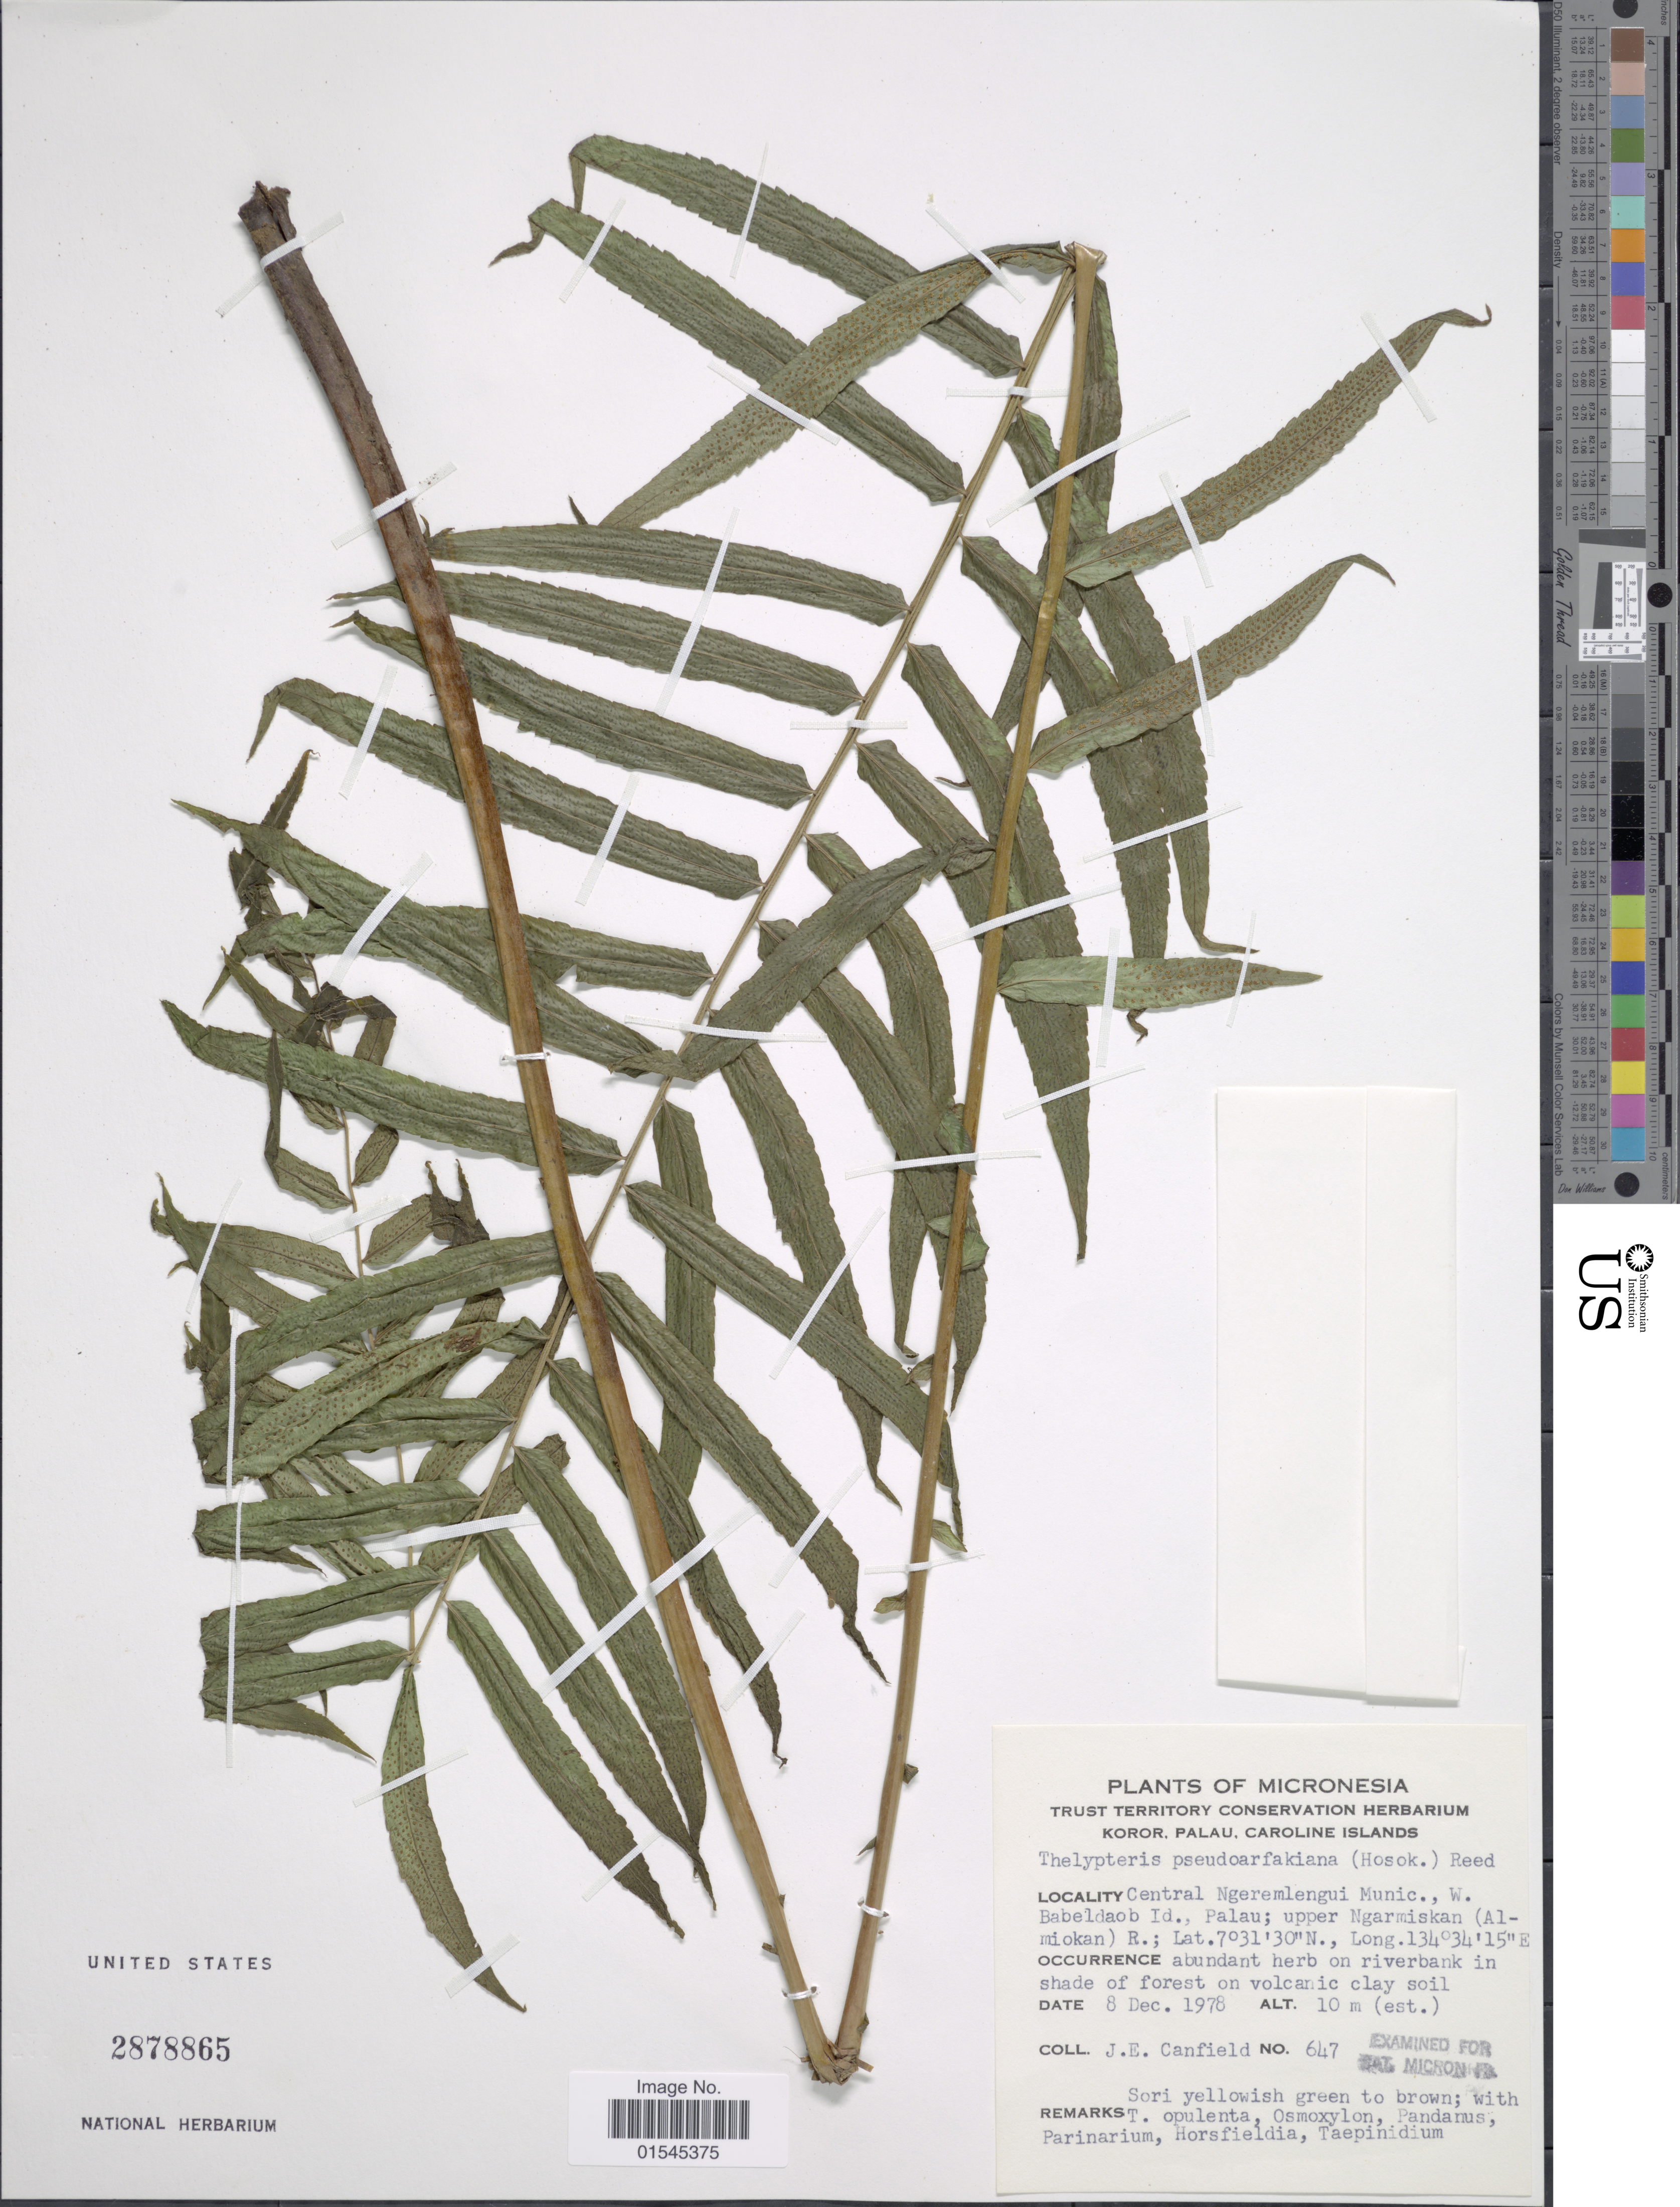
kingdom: Plantae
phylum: Tracheophyta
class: Polypodiopsida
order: Polypodiales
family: Thelypteridaceae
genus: Sphaerostephanos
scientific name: Sphaerostephanos perglanduliferus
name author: (Alderw.) Holttum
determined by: Wagner, W. L., (BOT), Smithsonian Institution - National Museum of Natural History (UNITED STATES)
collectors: J. E. Canfield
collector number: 647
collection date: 1978-12-08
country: Palau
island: Babeldaob [Babelthuap]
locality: Micronesia. Koror, Palau, Caroline Islands. central Ngeremlengui Munic., W. Babeldaob Id., Palau; upper Ngarmiskan (Almiokan) R.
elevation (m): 10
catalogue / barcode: US 2878865